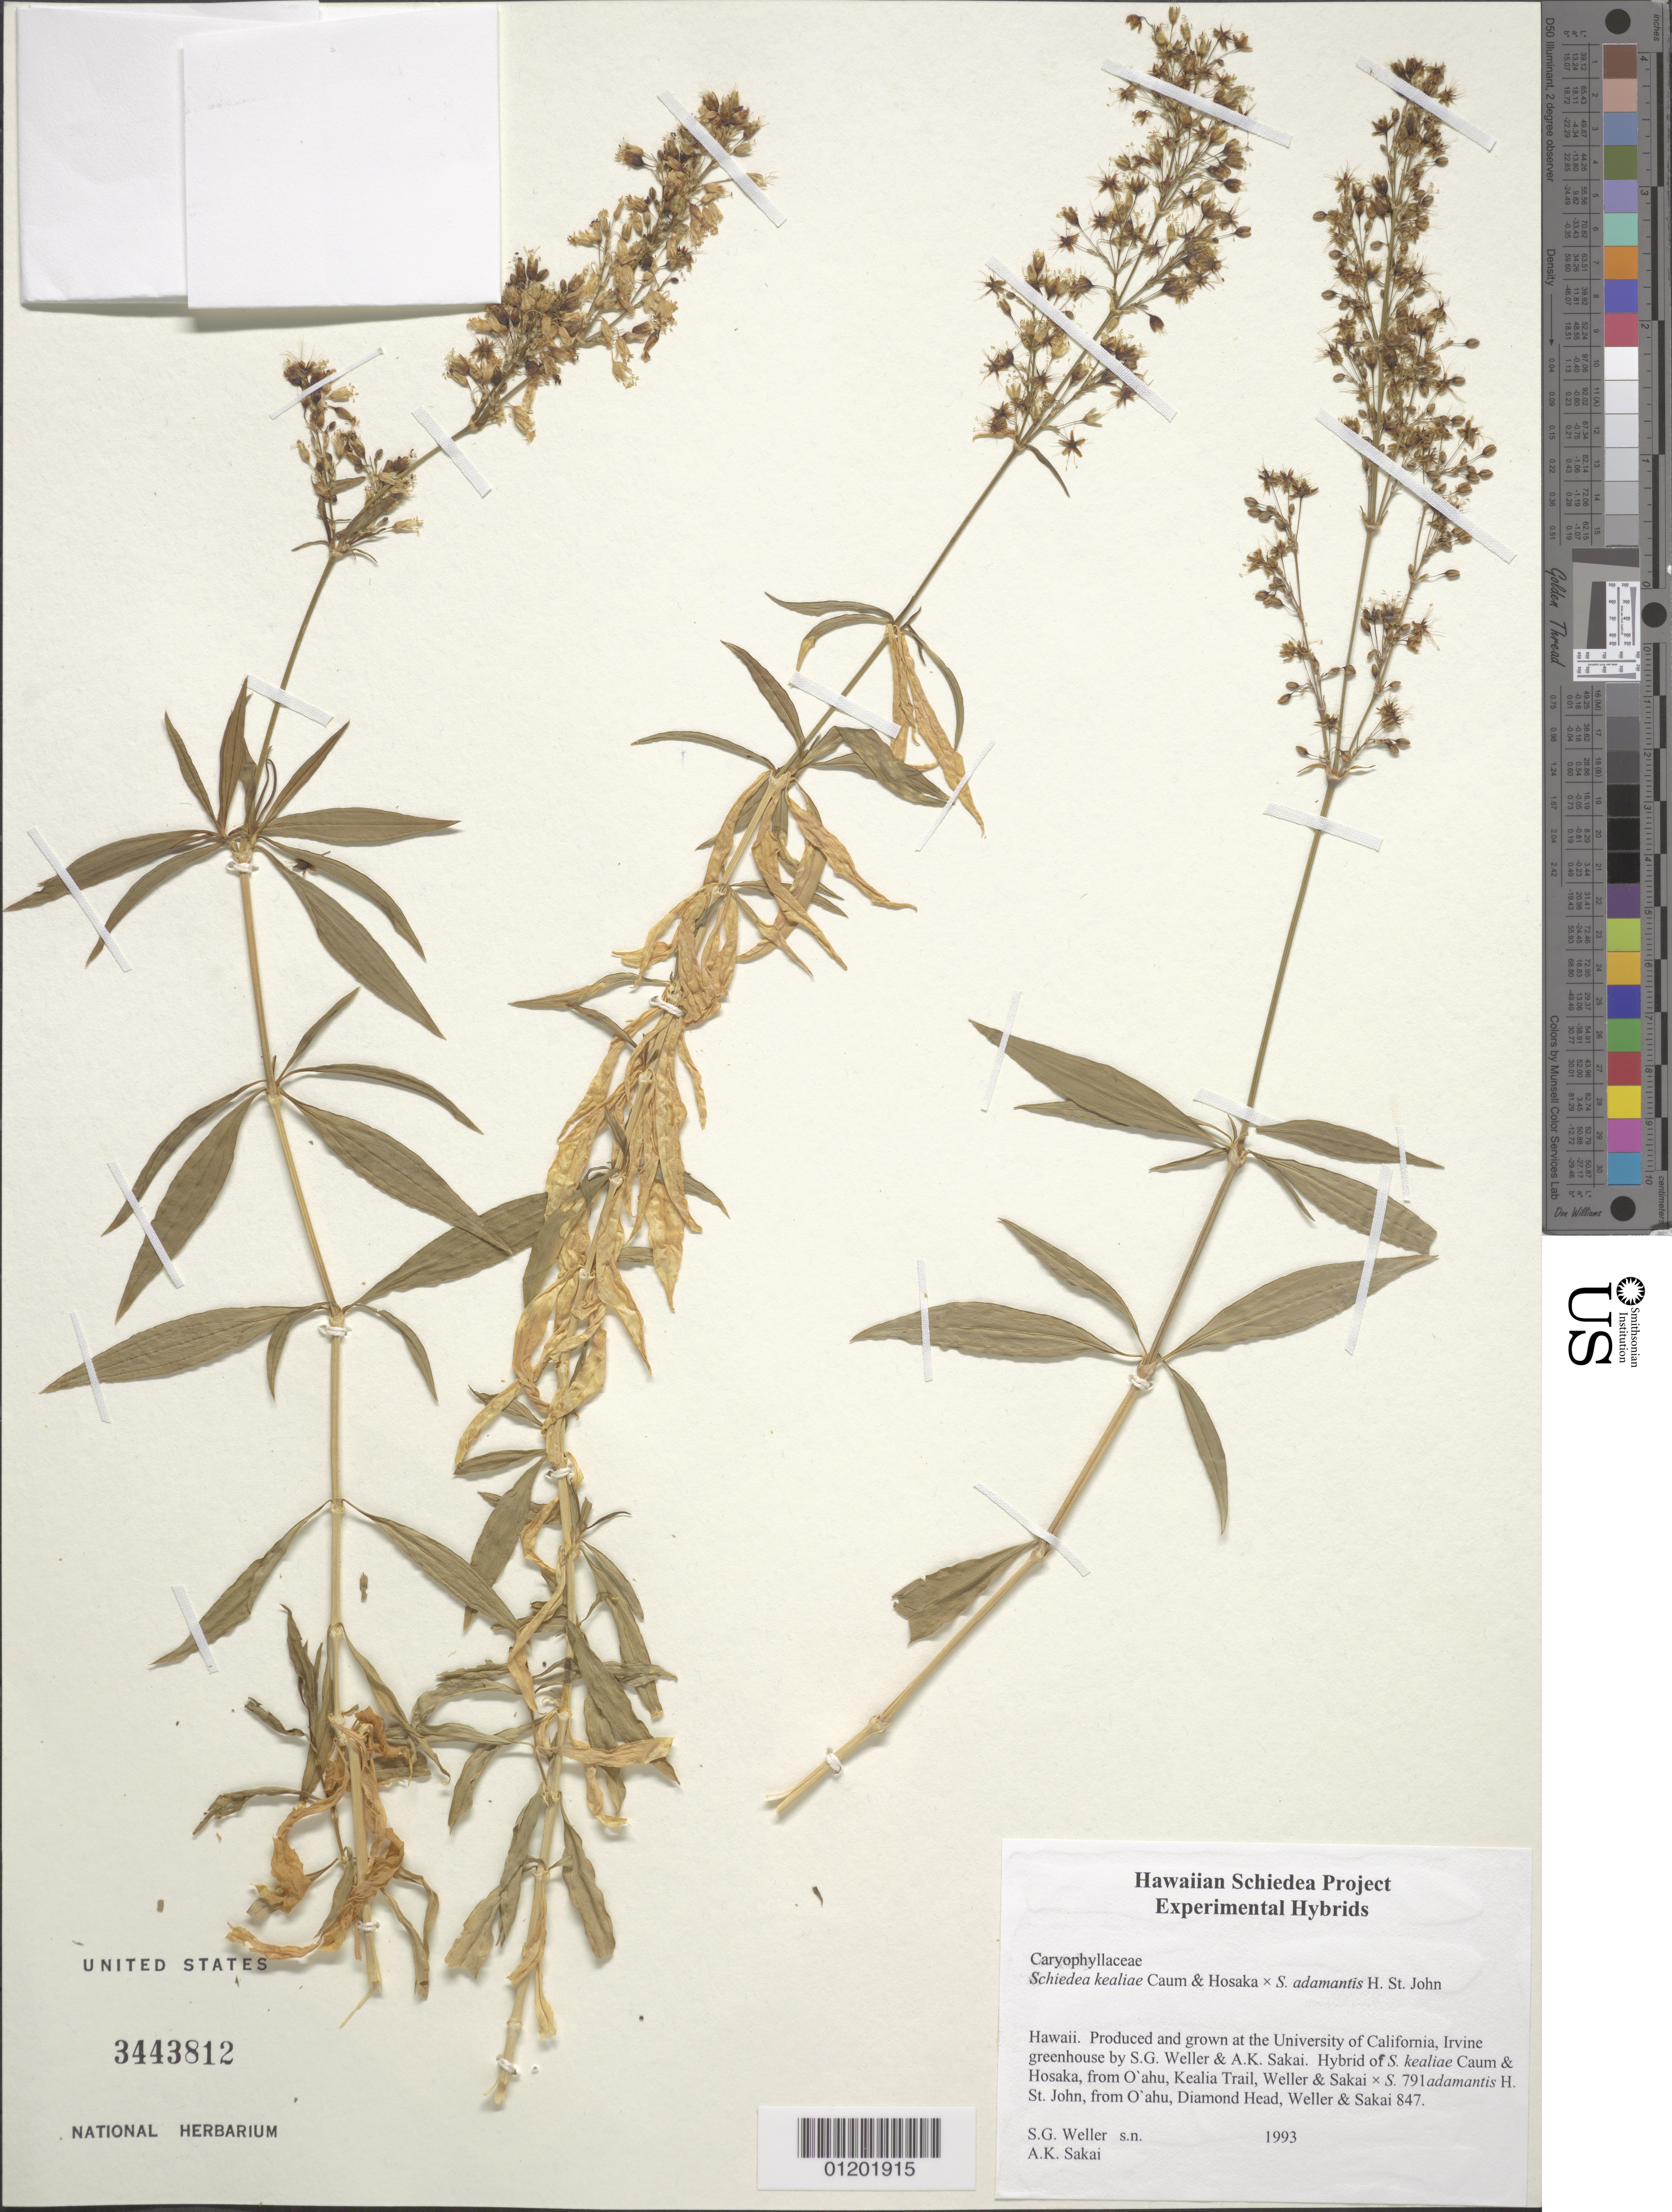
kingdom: Plantae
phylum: Tracheophyta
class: Magnoliopsida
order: Caryophyllales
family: Caryophyllaceae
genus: Schiedea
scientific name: Schiedea adamantis x S. kealiae Caum & Hosaka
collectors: S. G. Weller & A. Sakai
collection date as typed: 1993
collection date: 1993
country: United States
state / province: California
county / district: Orange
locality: University of California, Irvine greenhouse.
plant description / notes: Hybrid of S. kealiae Caum & Hosaka [from O'ahu, Kealia Trail, Weller & Sakai 791] x S. adamantis H. St. John [from O'ahu, Diamond Head, Weller & Sakai 847].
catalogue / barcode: US 3443812